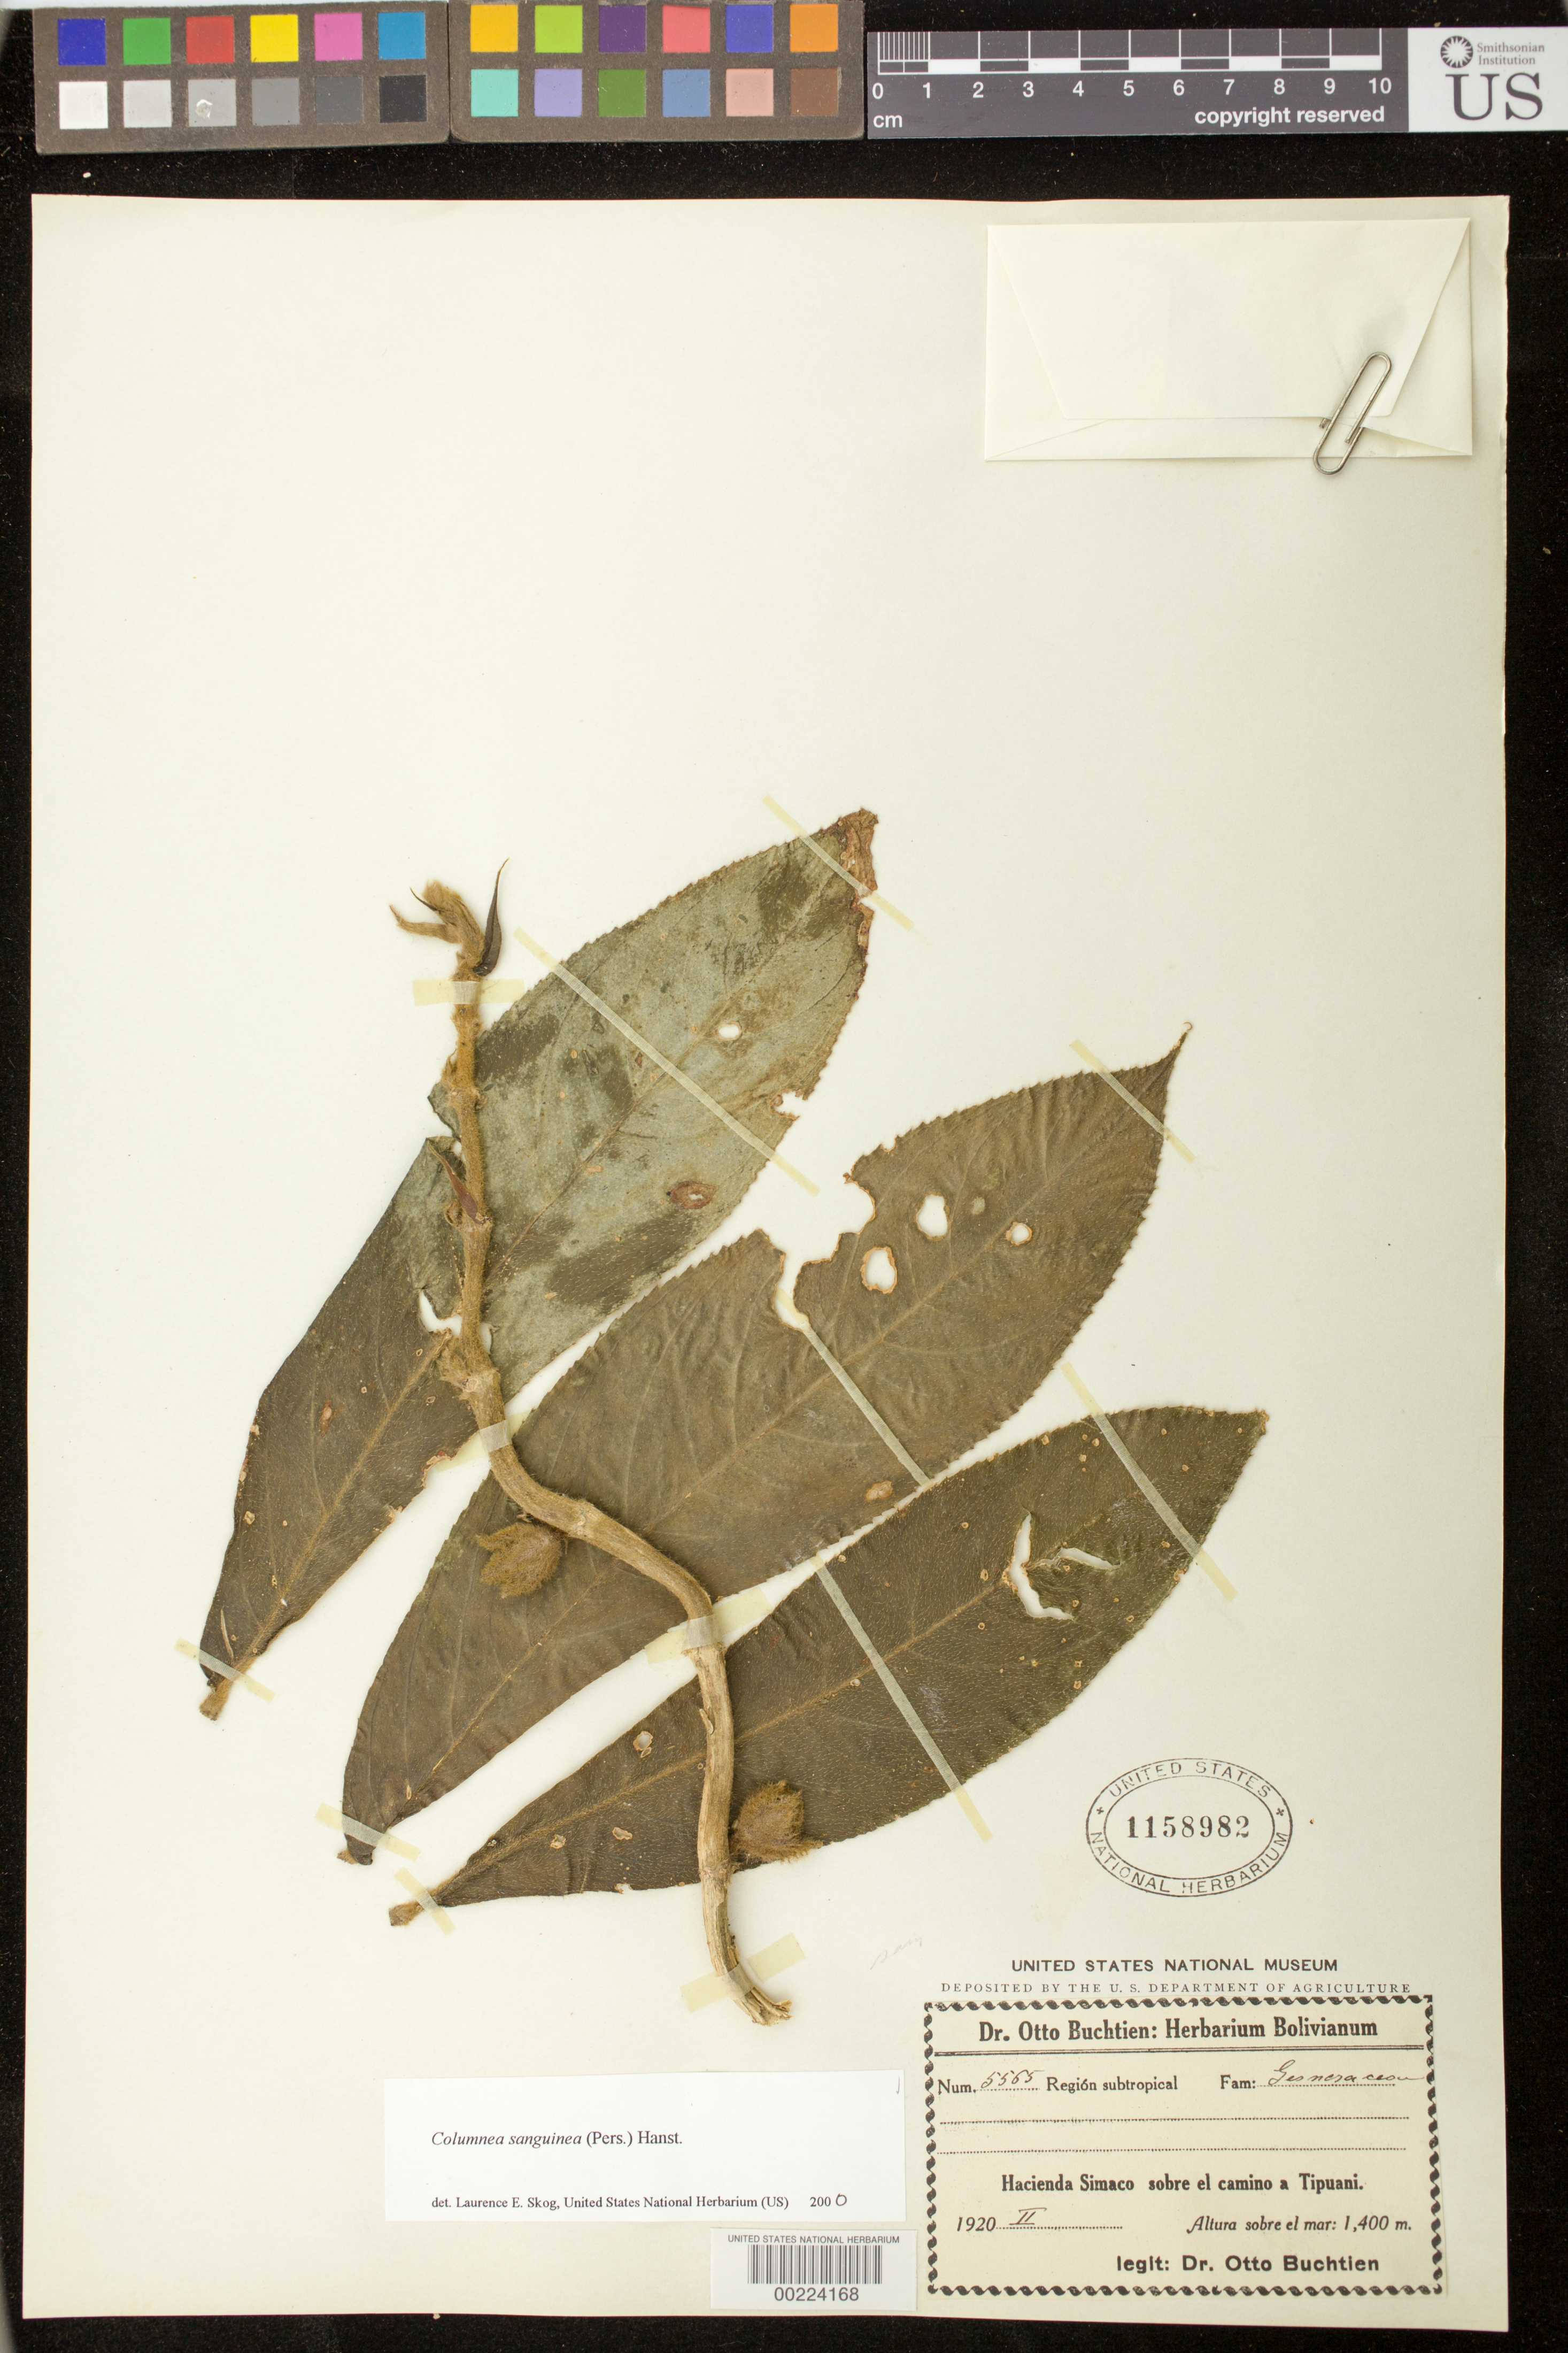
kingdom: Plantae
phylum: Tracheophyta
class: Magnoliopsida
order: Lamiales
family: Gesneriaceae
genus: Columnea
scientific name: Columnea sanguinea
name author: (Pers.) Hanst.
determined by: Skog, Laurence E.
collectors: O. Buchtien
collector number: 5565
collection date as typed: Feb 1920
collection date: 1920-02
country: Bolivia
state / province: La Paz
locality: Hacienda Simaco sobre el camino a Tipuani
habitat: Región subtropical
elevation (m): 1400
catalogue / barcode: US 1158982